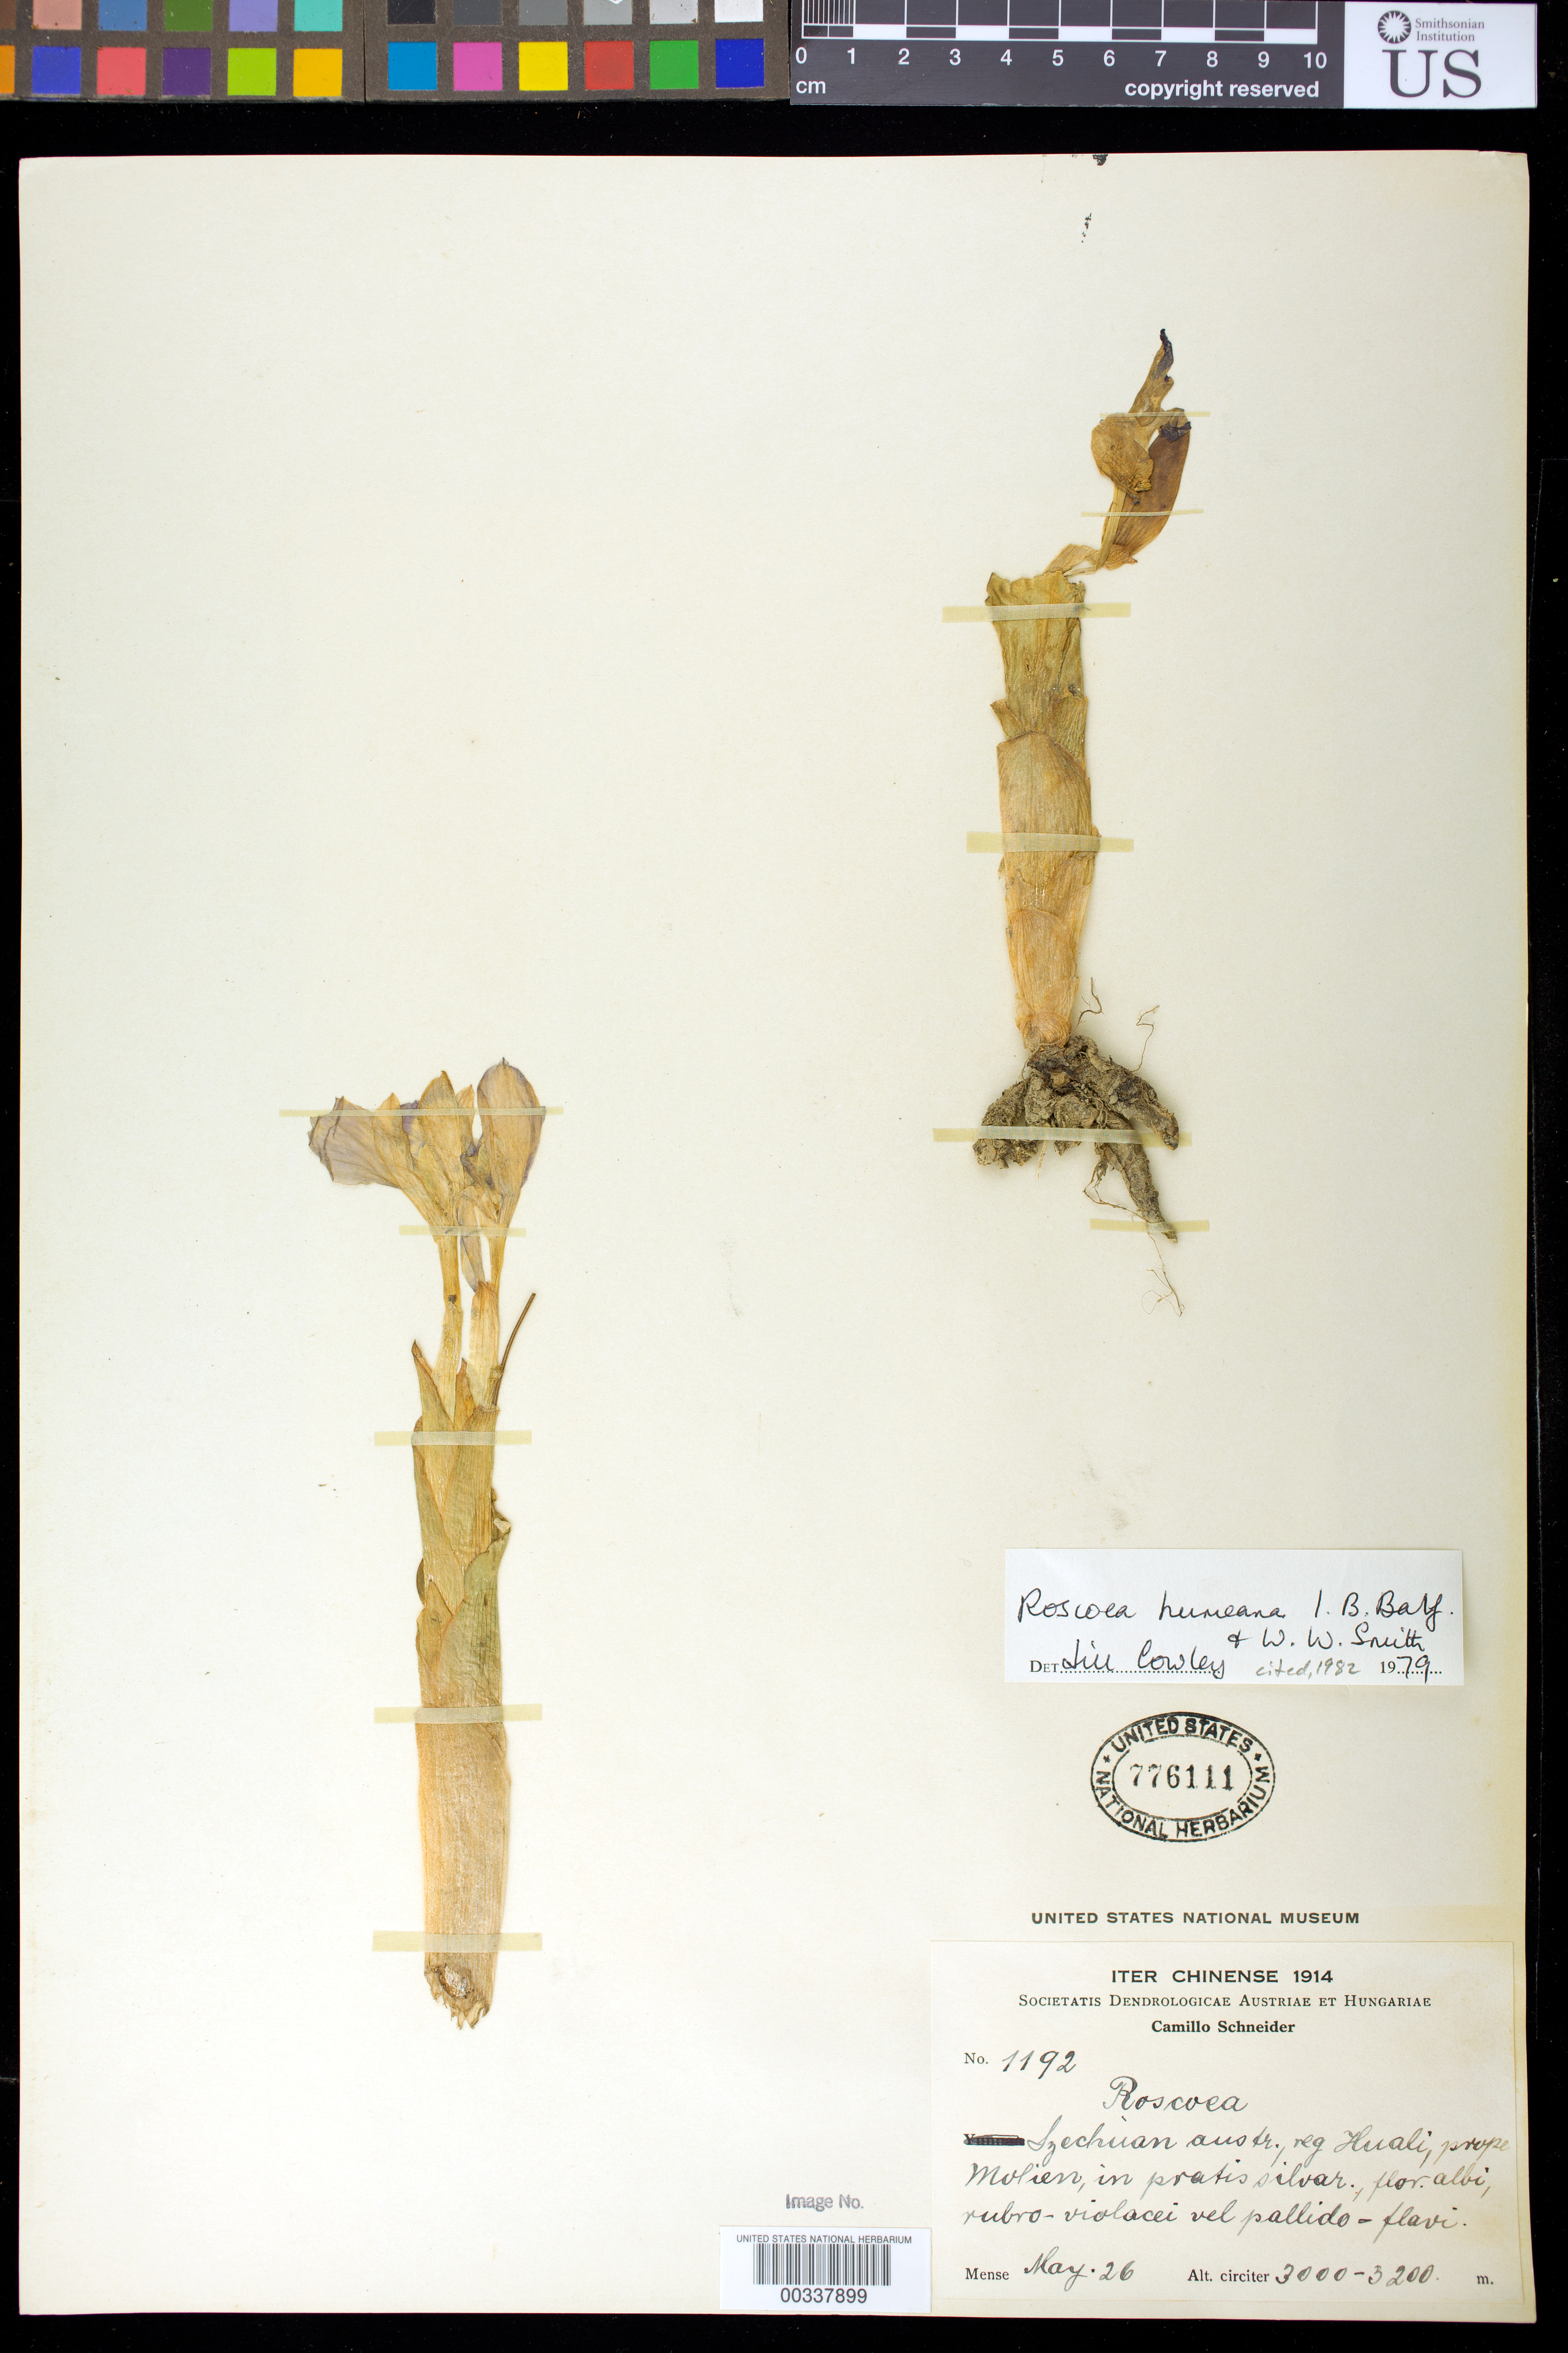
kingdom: Plantae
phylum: Tracheophyta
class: Liliopsida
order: Zingiberales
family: Zingiberaceae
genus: Roscoea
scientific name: Roscoea humeana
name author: Balf. f. & W.W. Sm.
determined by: Cowley, J.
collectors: C. K. Schneider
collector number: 1192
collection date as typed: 26 May 1914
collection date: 1914-05-26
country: China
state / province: Sichuan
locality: Szechuan austr., reg huali, prope molien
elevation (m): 3000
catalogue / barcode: US 776111